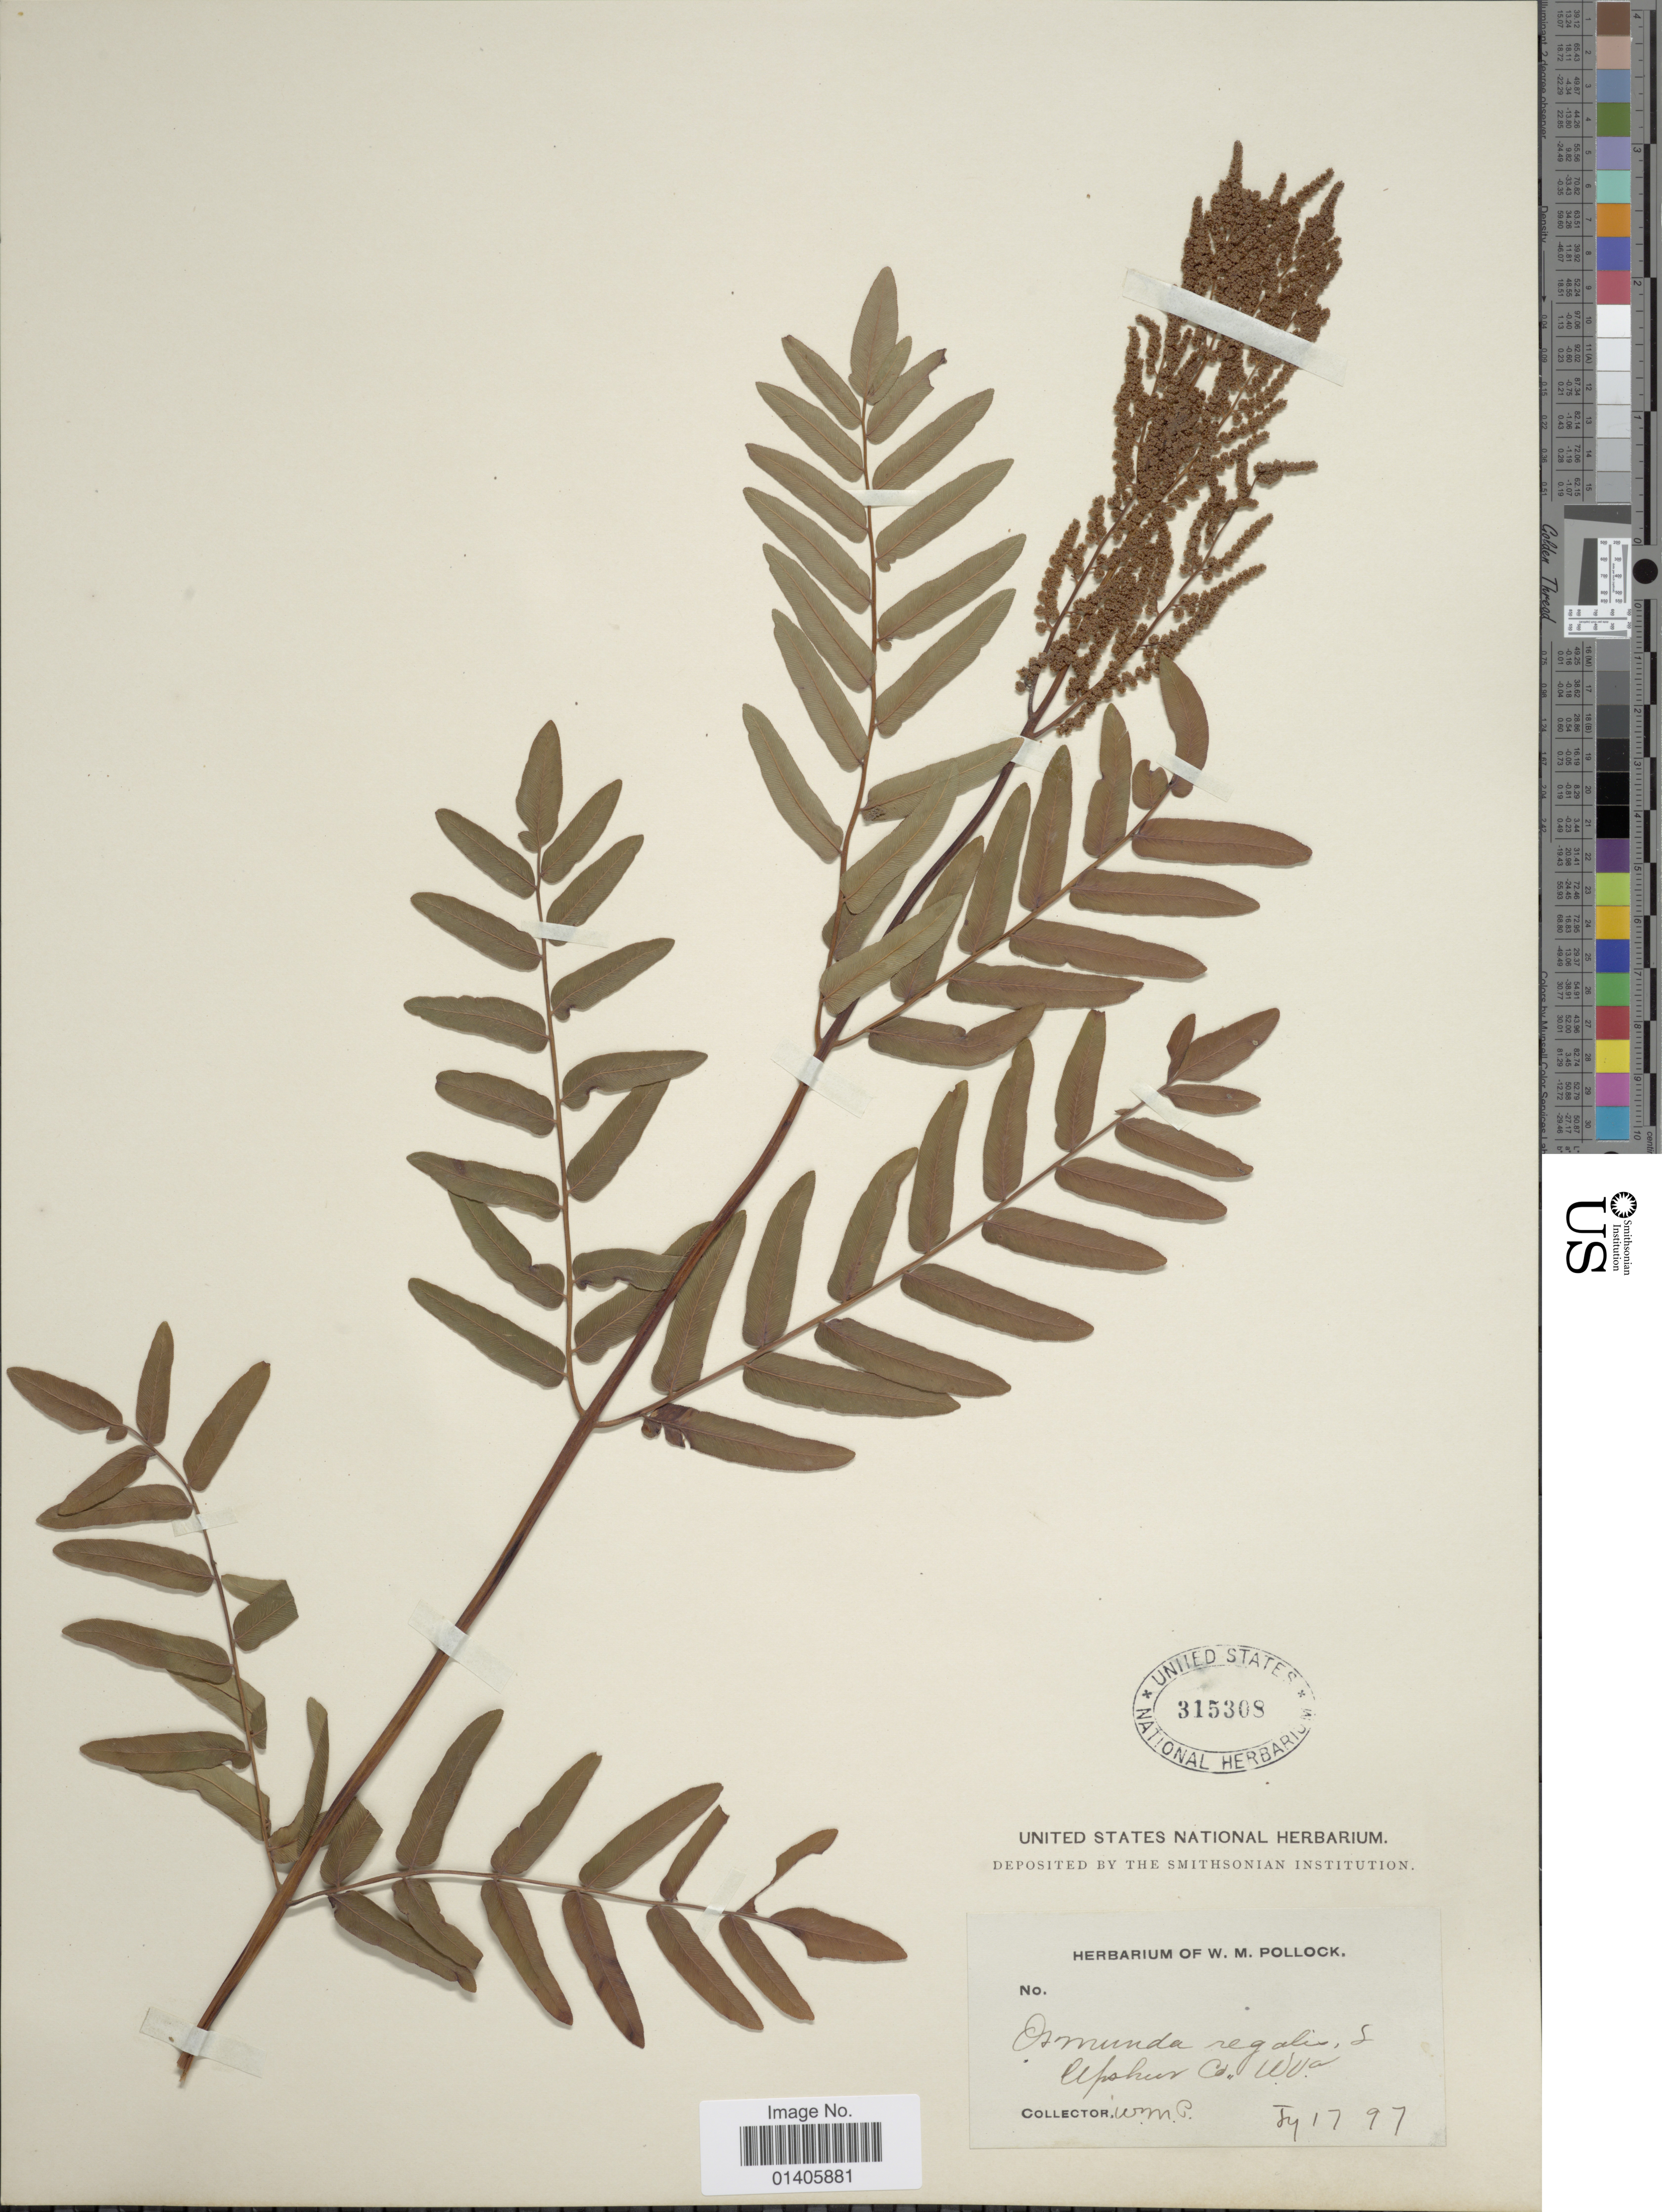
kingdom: Plantae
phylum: Tracheophyta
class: Polypodiopsida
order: Osmundales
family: Osmundaceae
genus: Osmunda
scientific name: Osmunda regalis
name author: L.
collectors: W. M. Pollock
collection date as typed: Transcribed d/m/y: 17/7/97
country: United States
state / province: West Virginia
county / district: Upshur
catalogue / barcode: US 315308